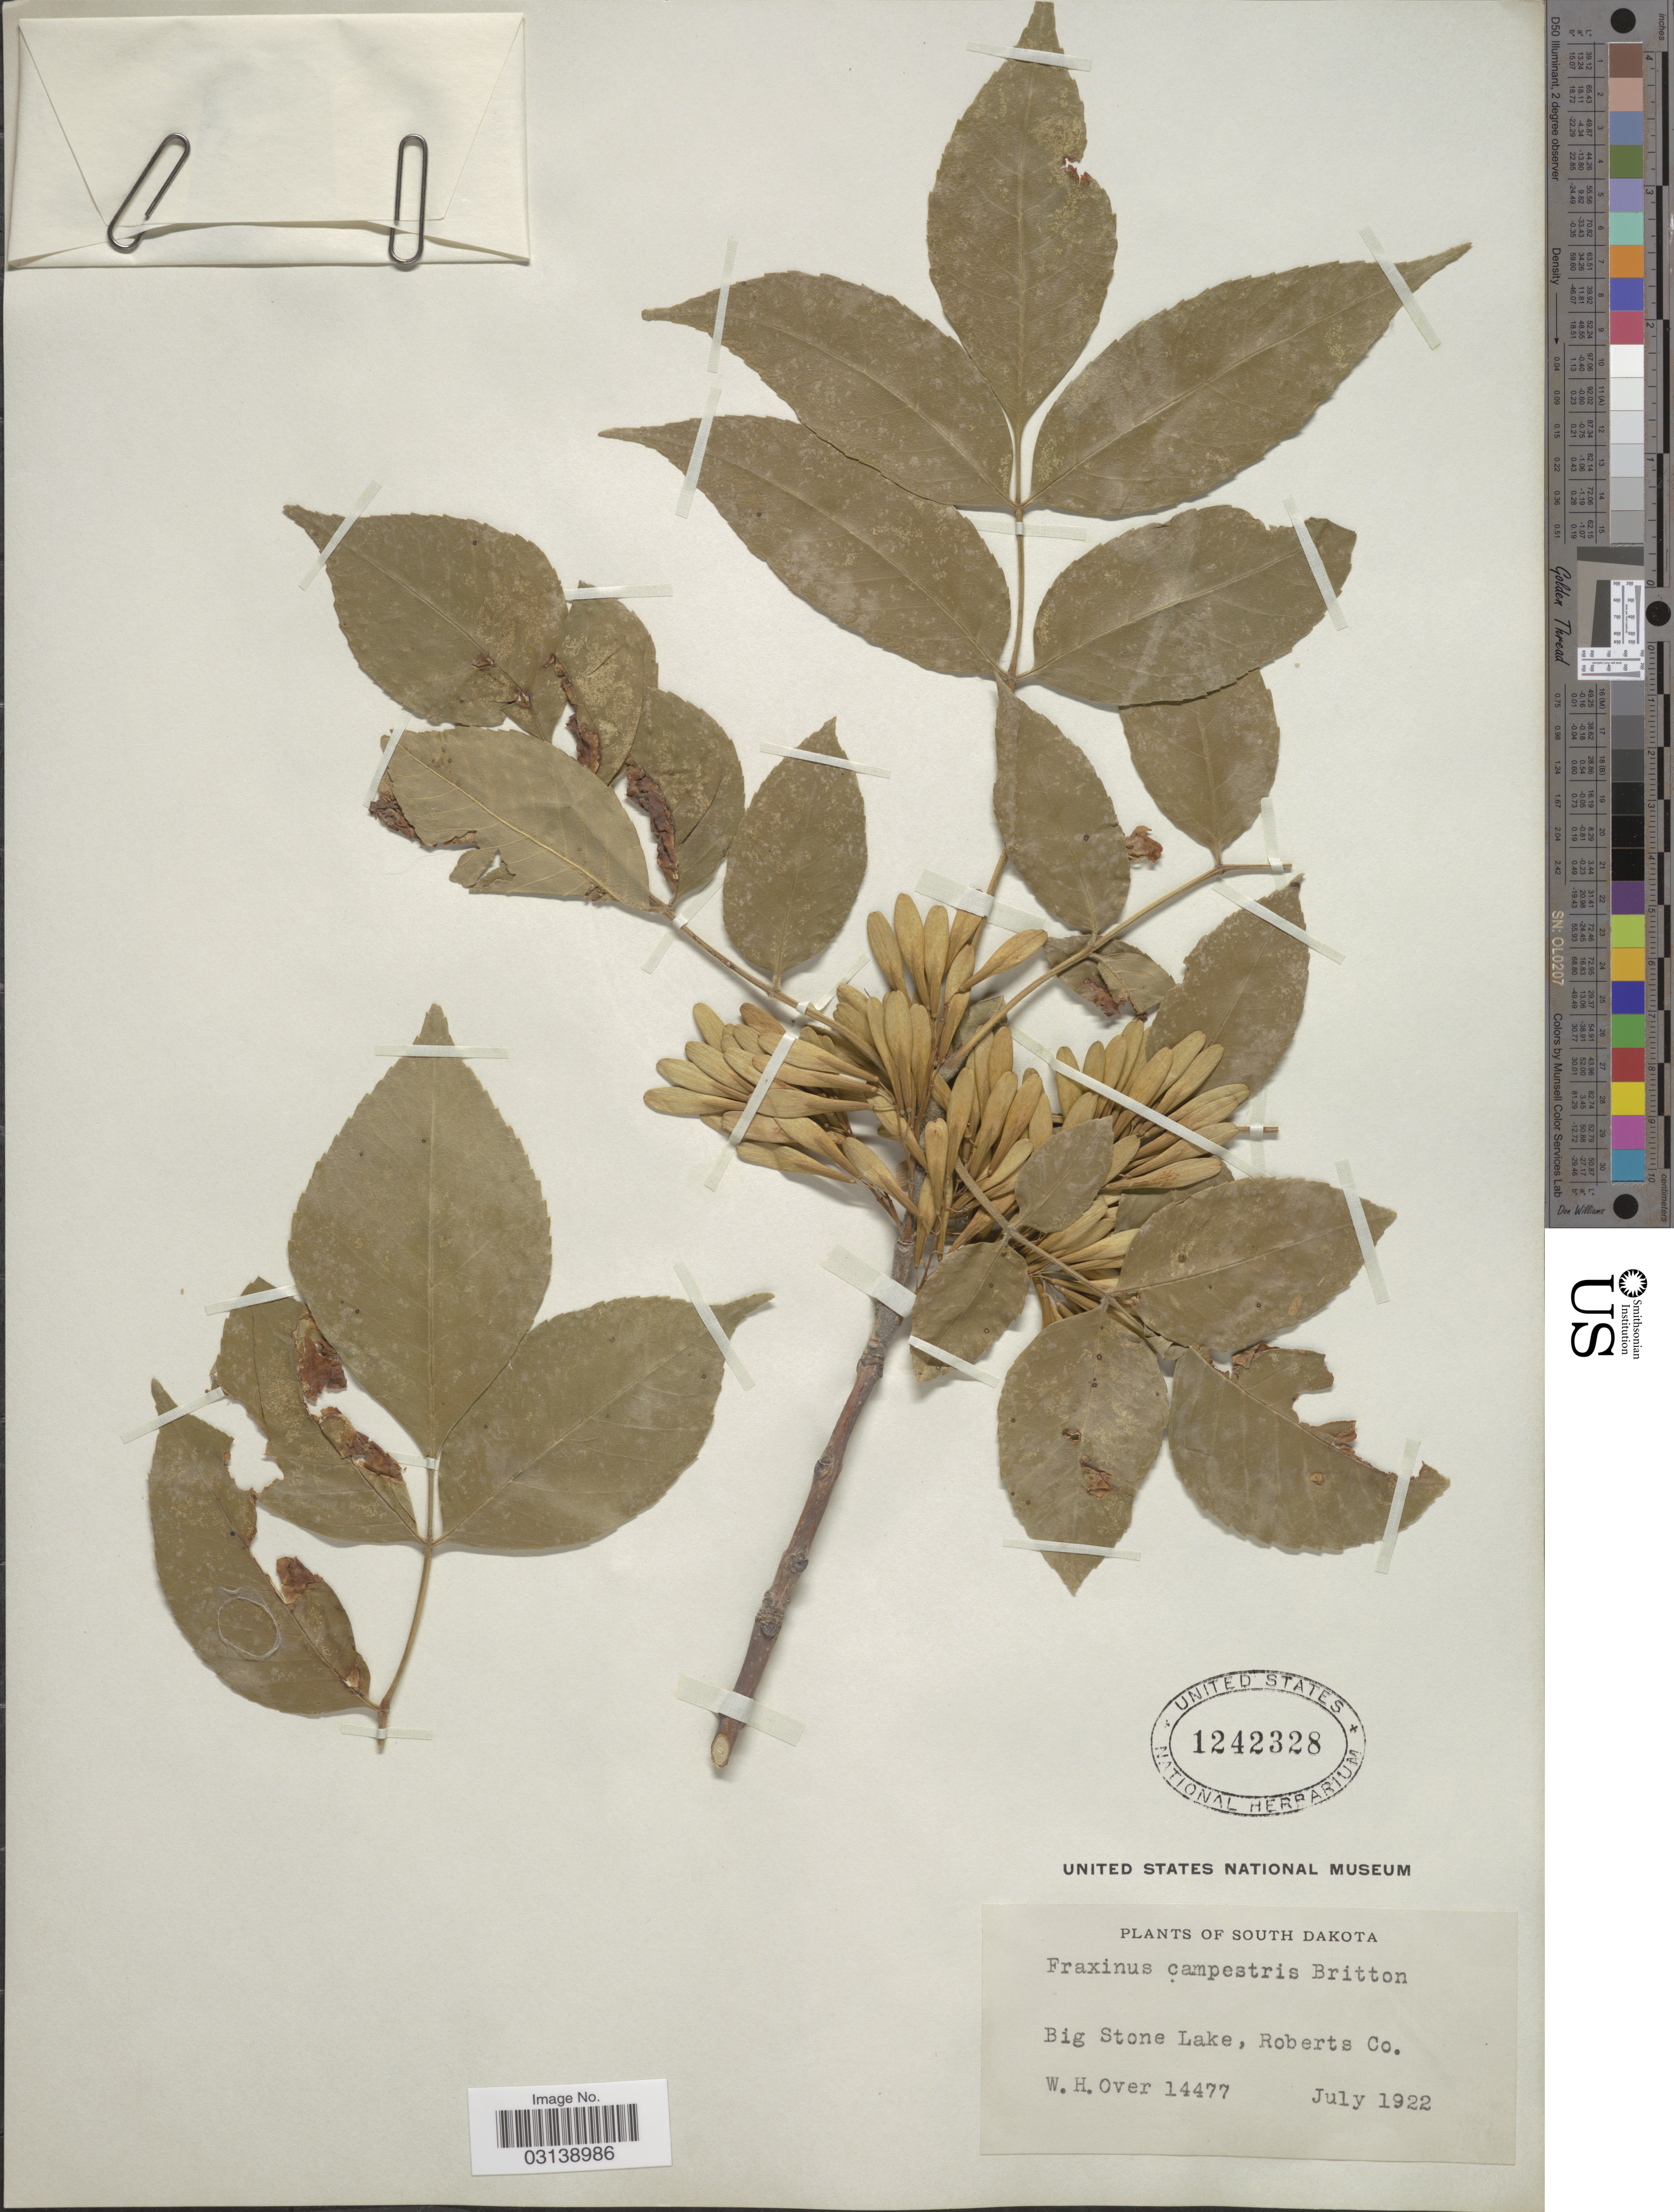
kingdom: Plantae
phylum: Tracheophyta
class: Magnoliopsida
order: Lamiales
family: Oleaceae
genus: Fraxinus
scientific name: Fraxinus pennsylvanica var. pubescens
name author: (Lam.) Lingelsh.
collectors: W. Over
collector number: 14477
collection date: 1922-07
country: United States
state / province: South Dakota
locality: Big Stone Lake, Roberts Co.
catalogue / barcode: US 1242328